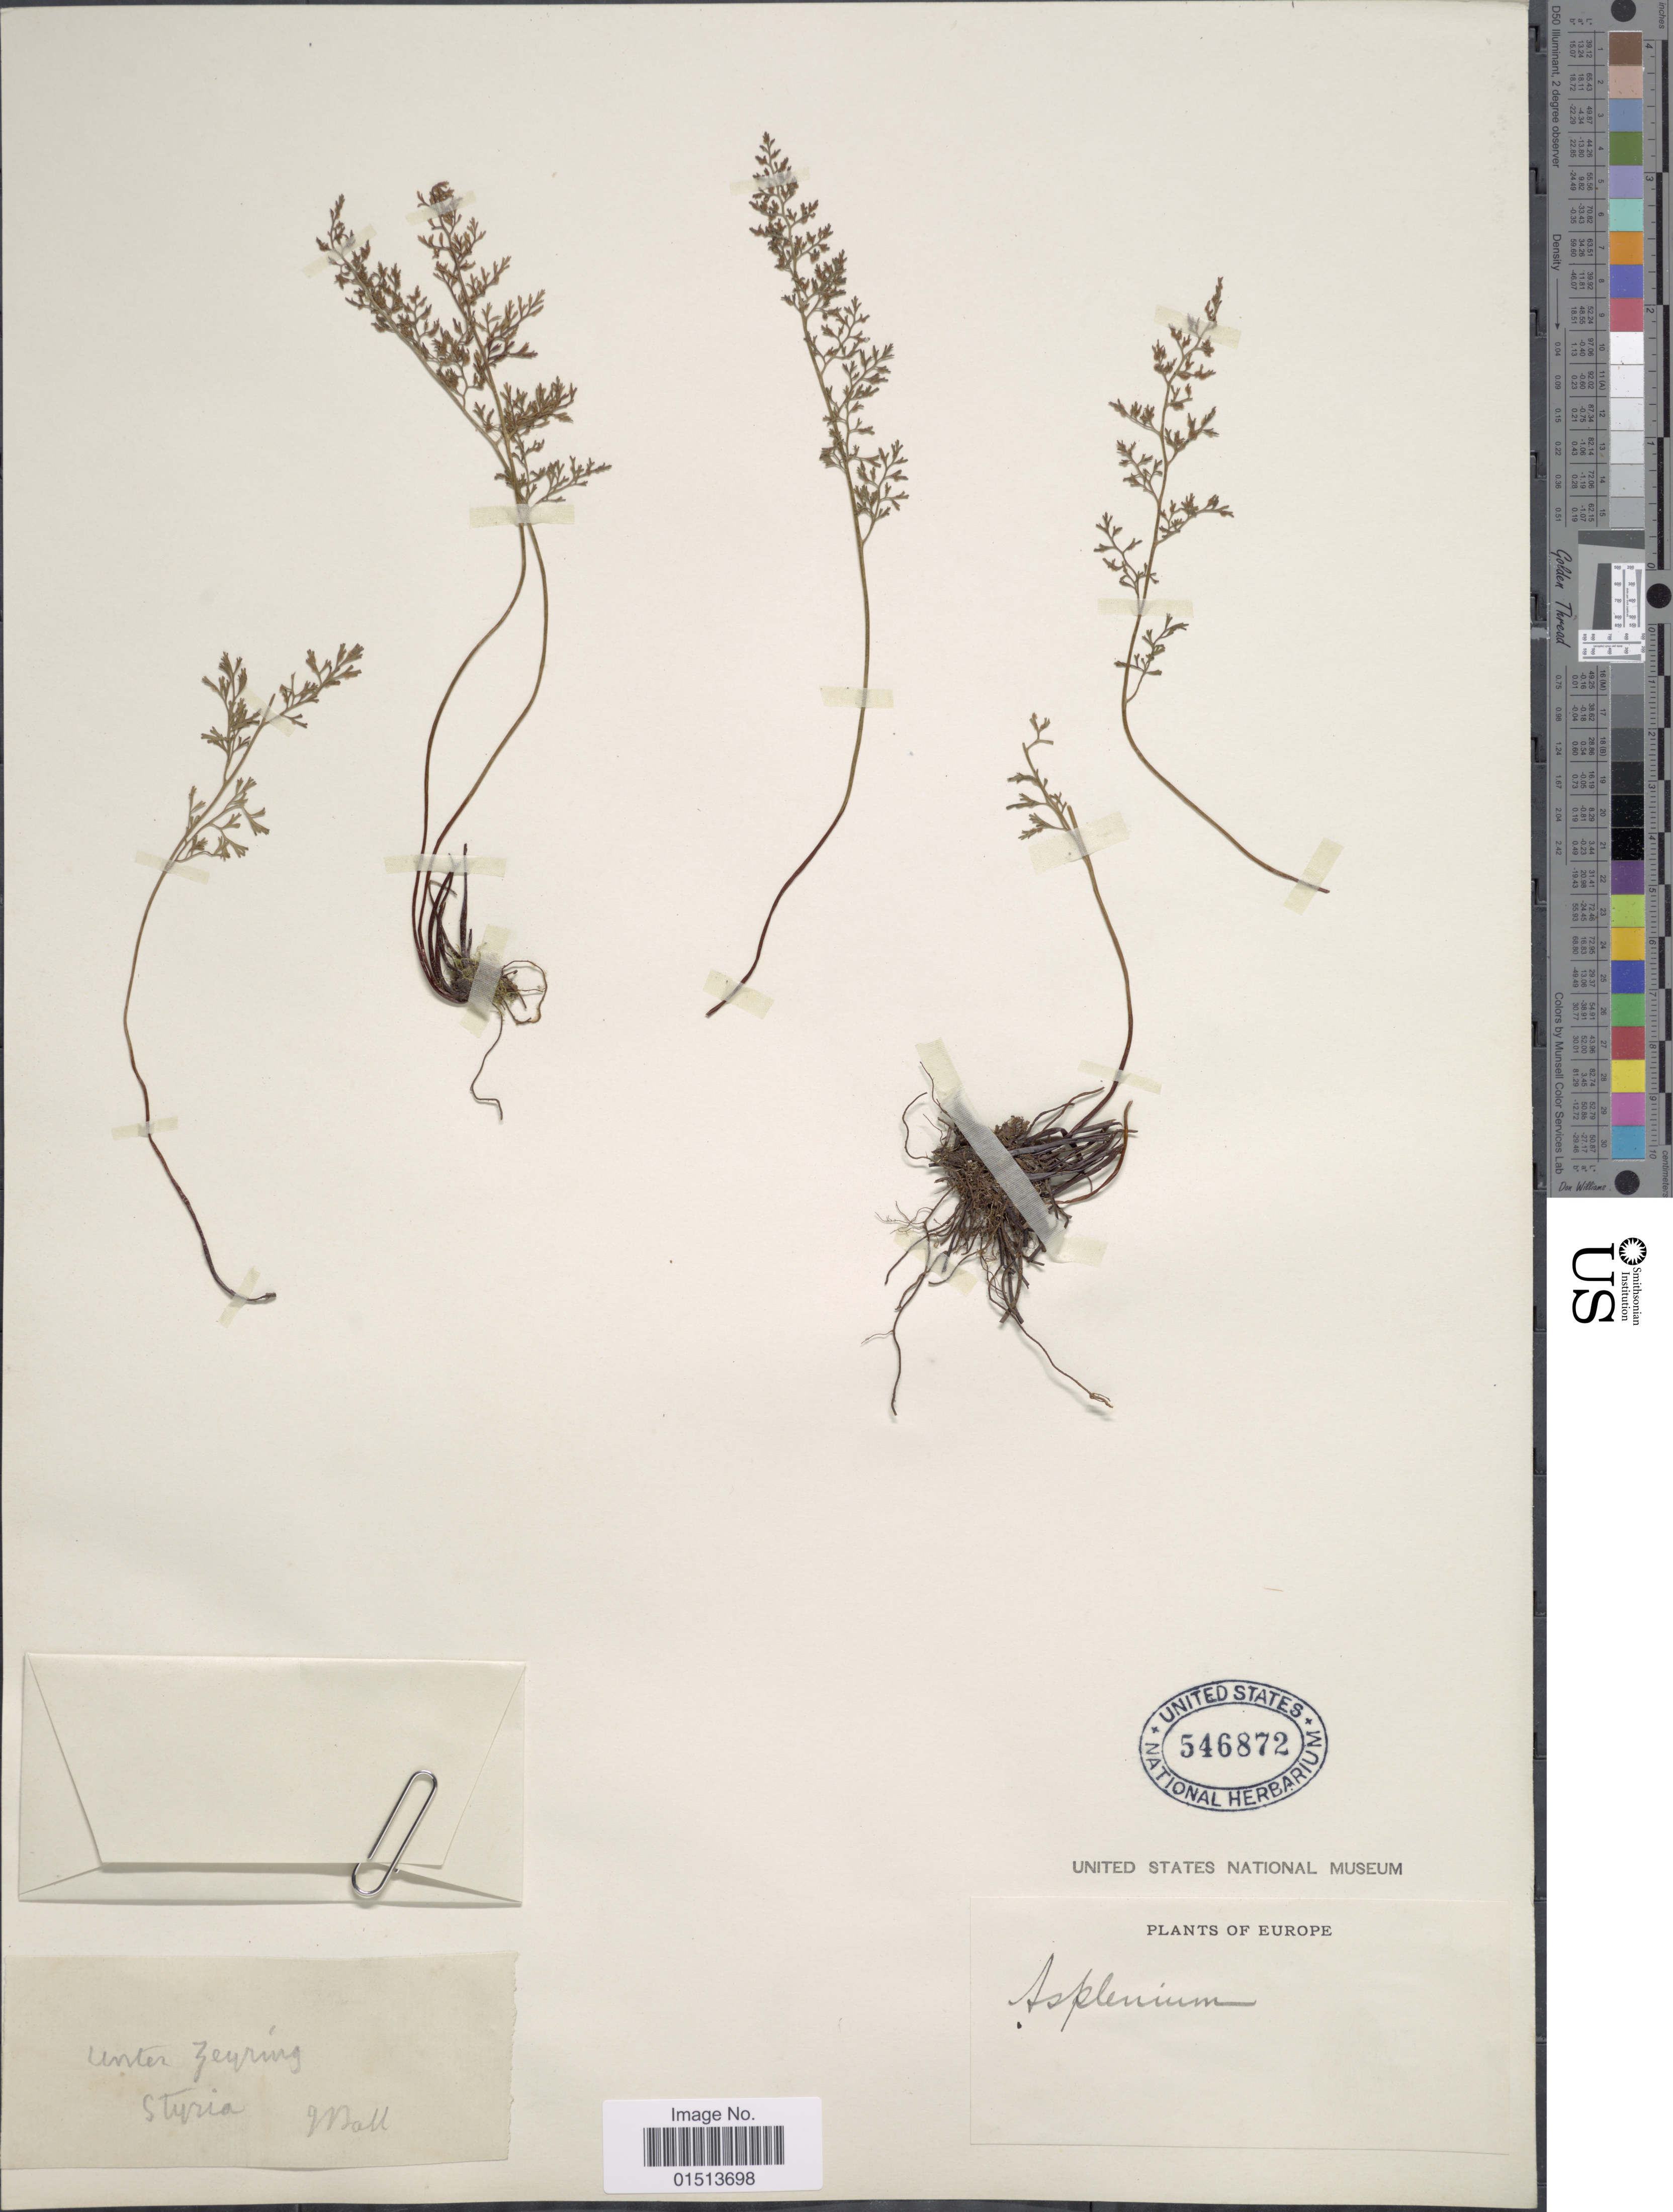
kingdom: Plantae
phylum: Tracheophyta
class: Polypodiopsida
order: Polypodiales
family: Aspleniaceae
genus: Asplenium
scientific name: Asplenium fissum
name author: Willd.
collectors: -. Moll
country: Austria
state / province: Steiermark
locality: Unter Zeyring, Styria, Europe.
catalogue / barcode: US 546872